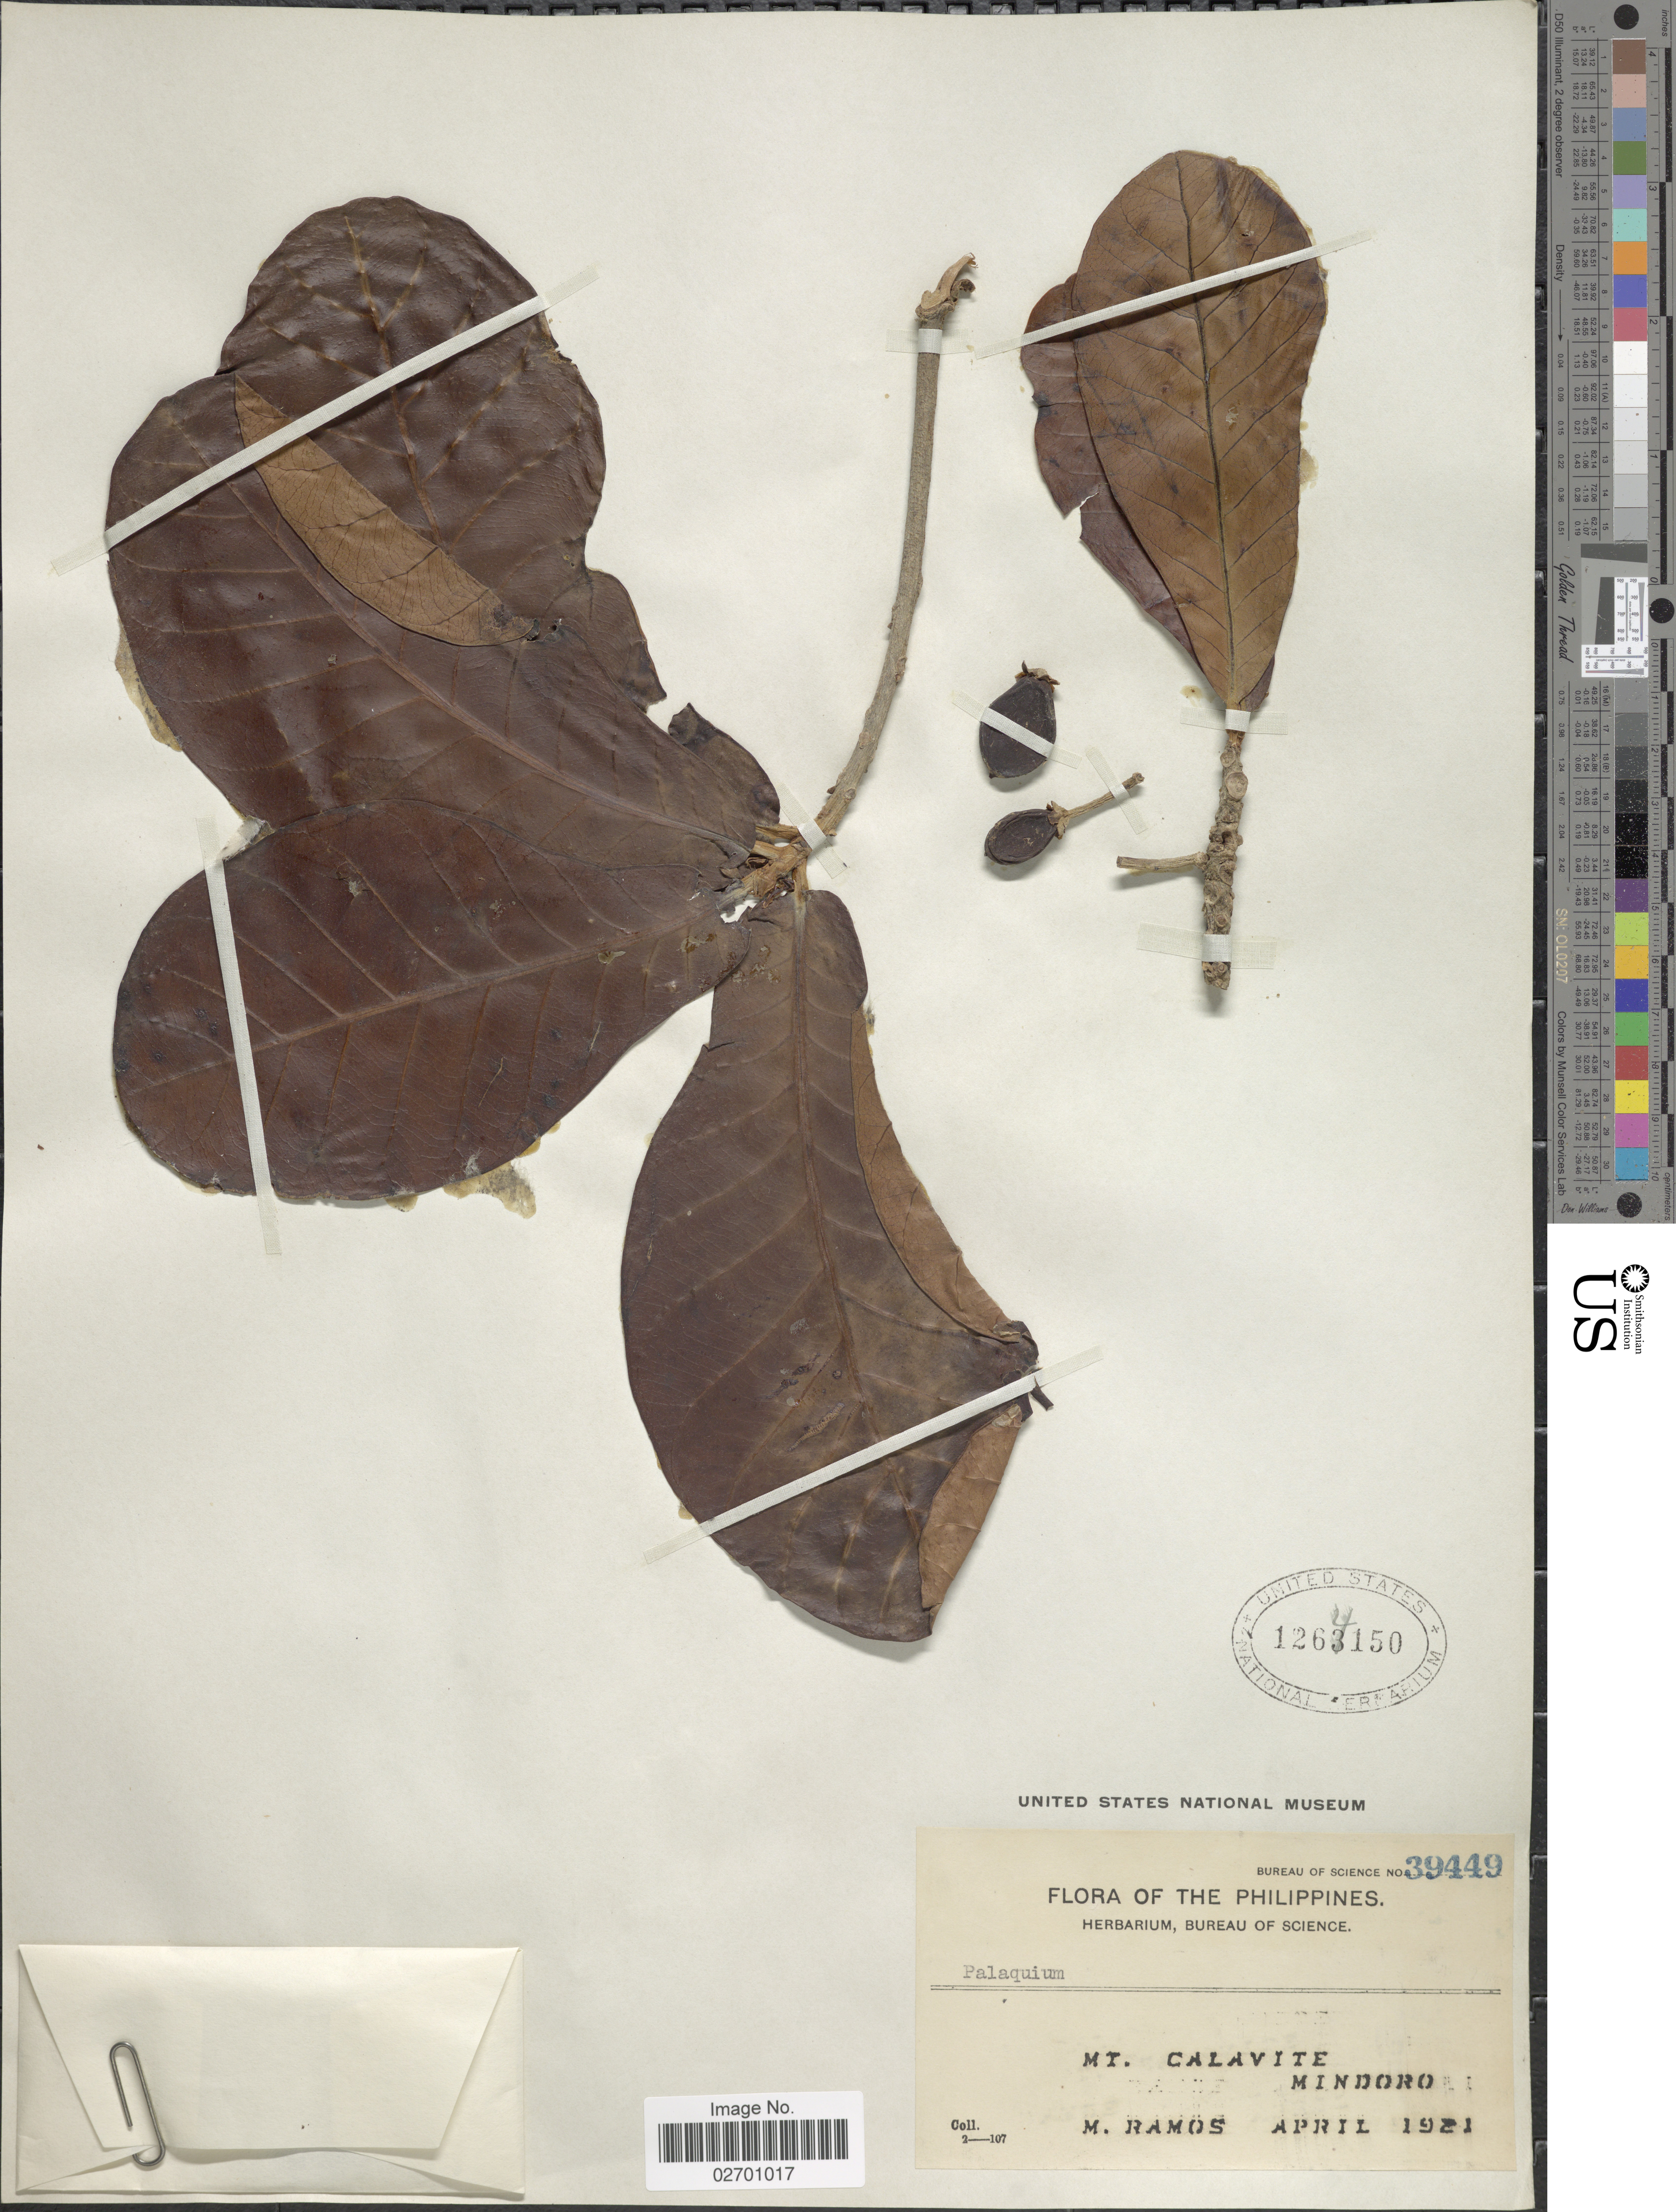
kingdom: Plantae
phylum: Tracheophyta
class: Magnoliopsida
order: Ericales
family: Sapotaceae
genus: Palaquium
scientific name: Palaquium sp.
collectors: M. Ramos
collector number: Bureau of Science 39449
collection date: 1921-04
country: Philippines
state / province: Mimaropa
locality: Mt. Calavite, Mindoro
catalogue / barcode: US 1264150